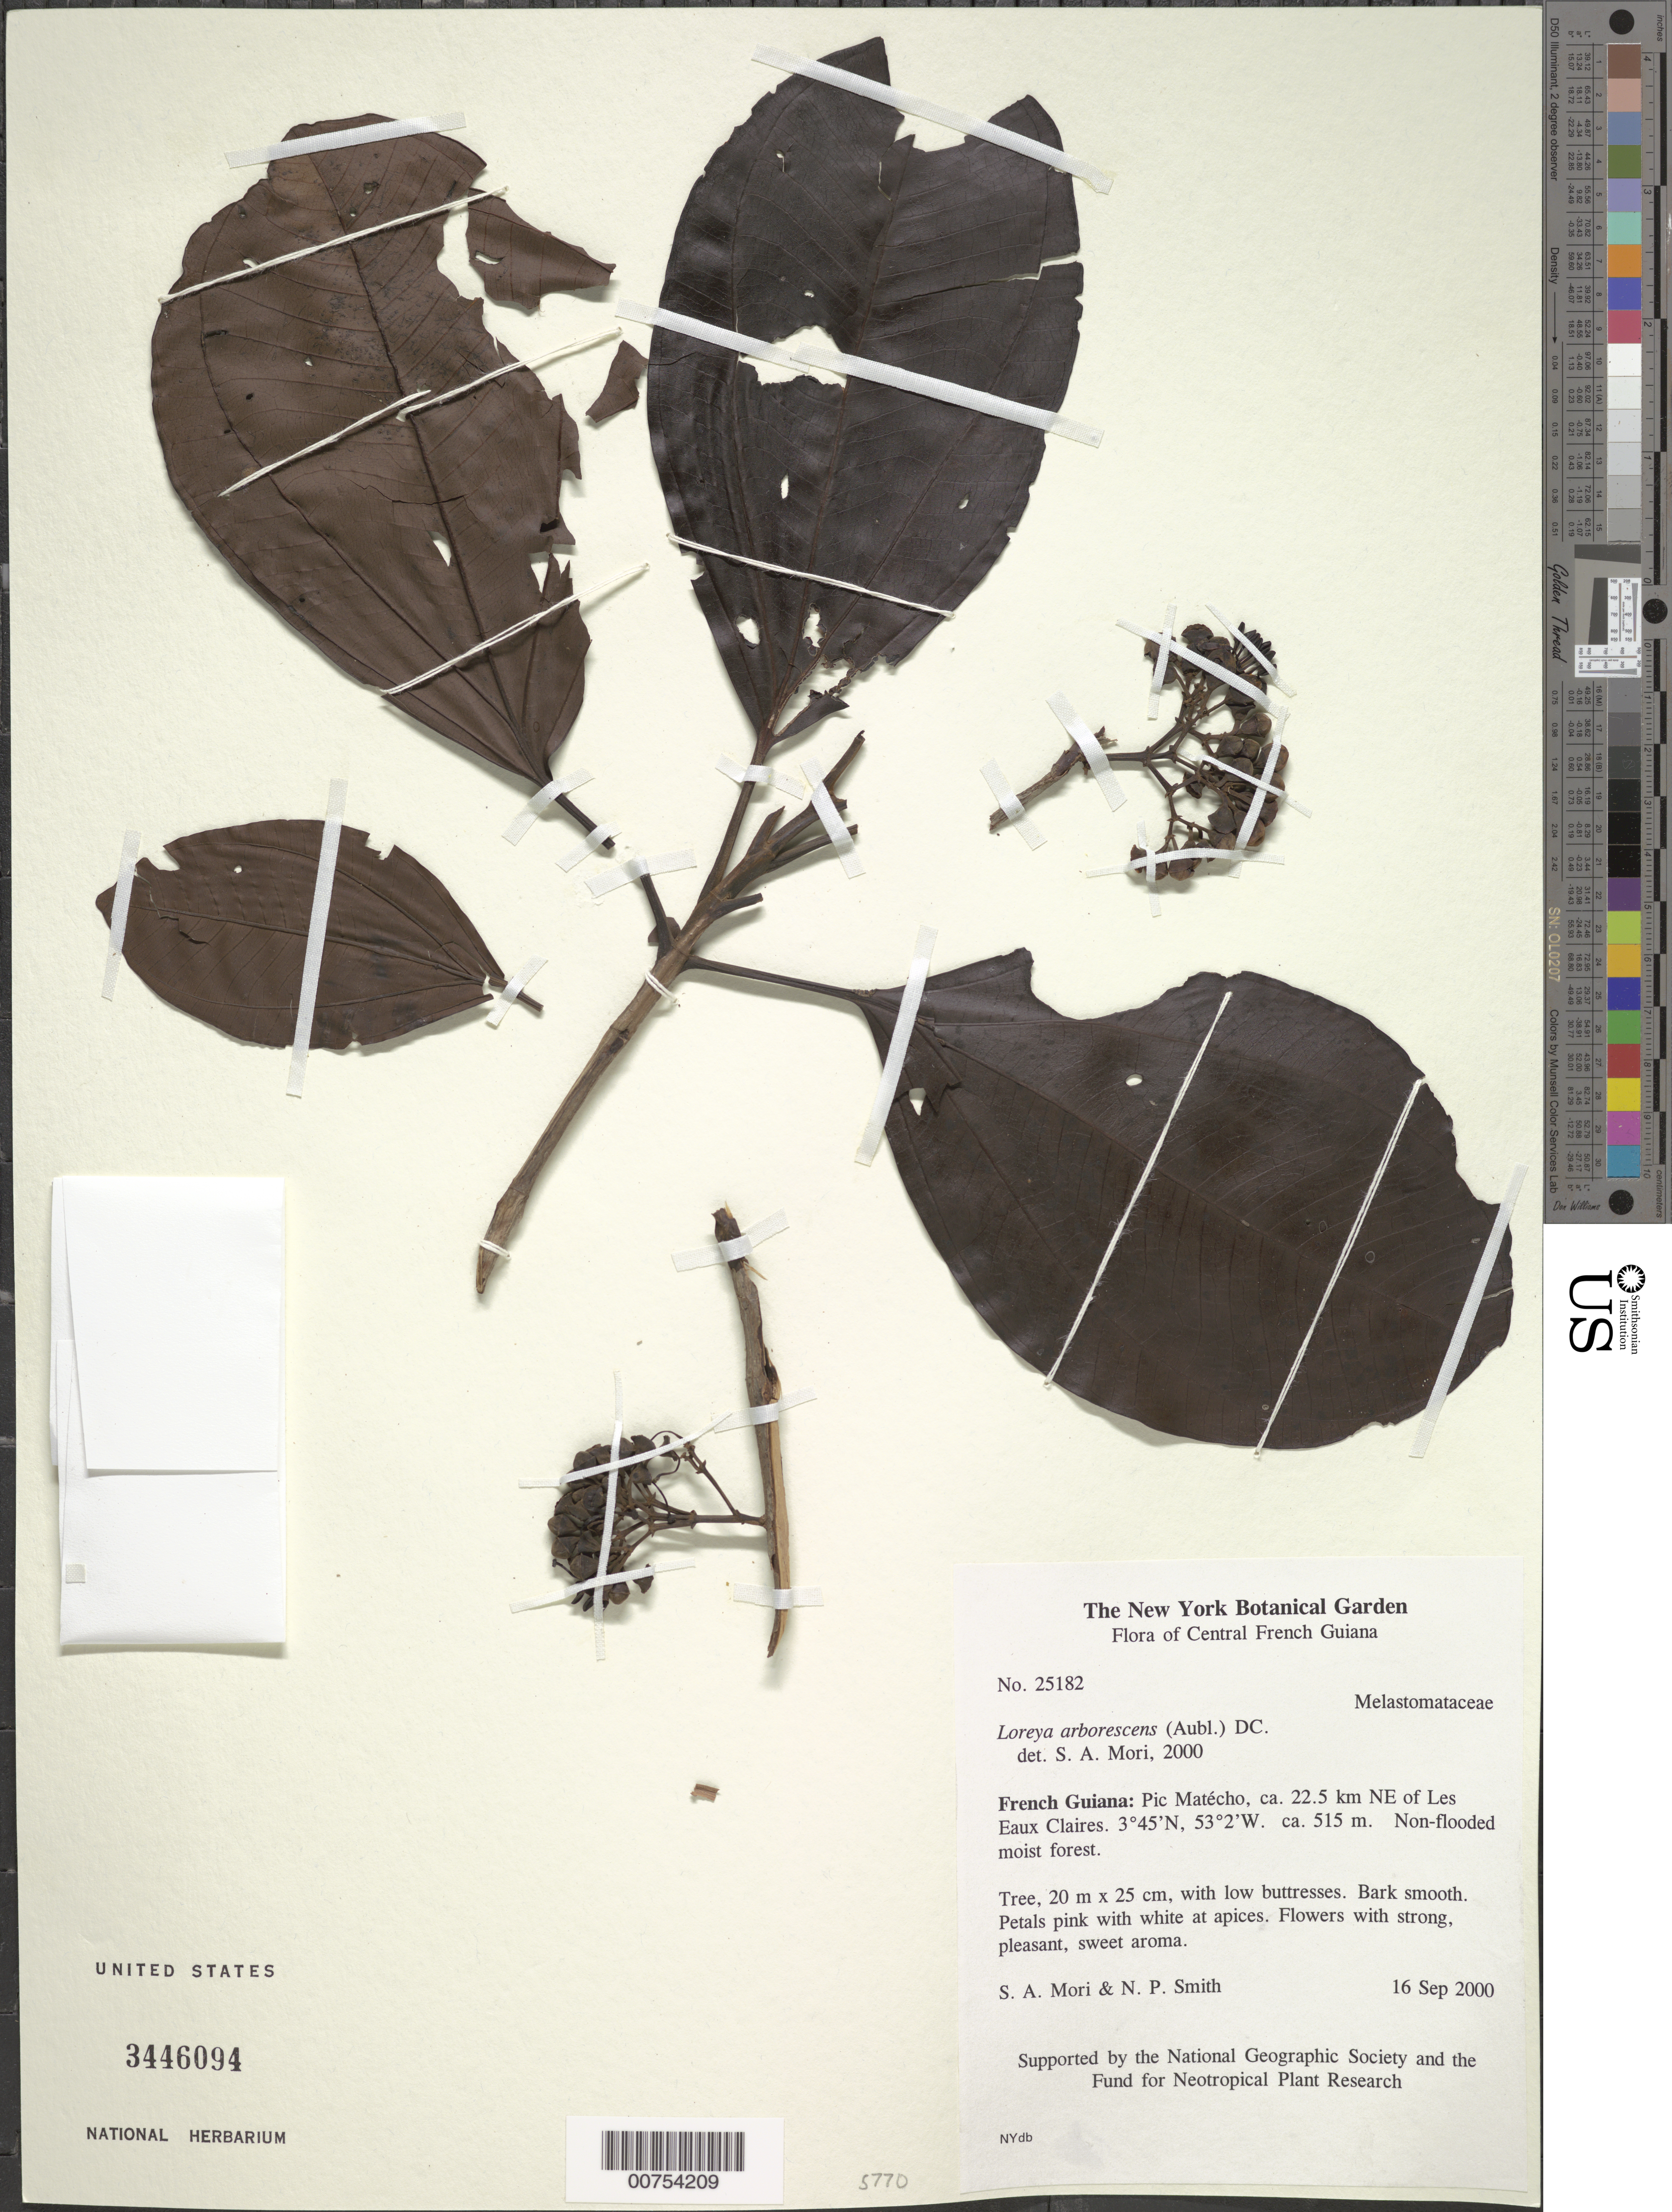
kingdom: Plantae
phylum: Tracheophyta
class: Magnoliopsida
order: Myrtales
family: Melastomataceae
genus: Bellucia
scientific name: Bellucia arborescens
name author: (Aubl.) Baill.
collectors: S. Mori & N. Smith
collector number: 25182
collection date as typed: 16-Sep-00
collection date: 2000-09-16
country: French Guiana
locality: Pic Matécho, ca 22.5 km NE of Les Eaux Claires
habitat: Non-flooded moist forest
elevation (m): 515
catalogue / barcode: US 3446094